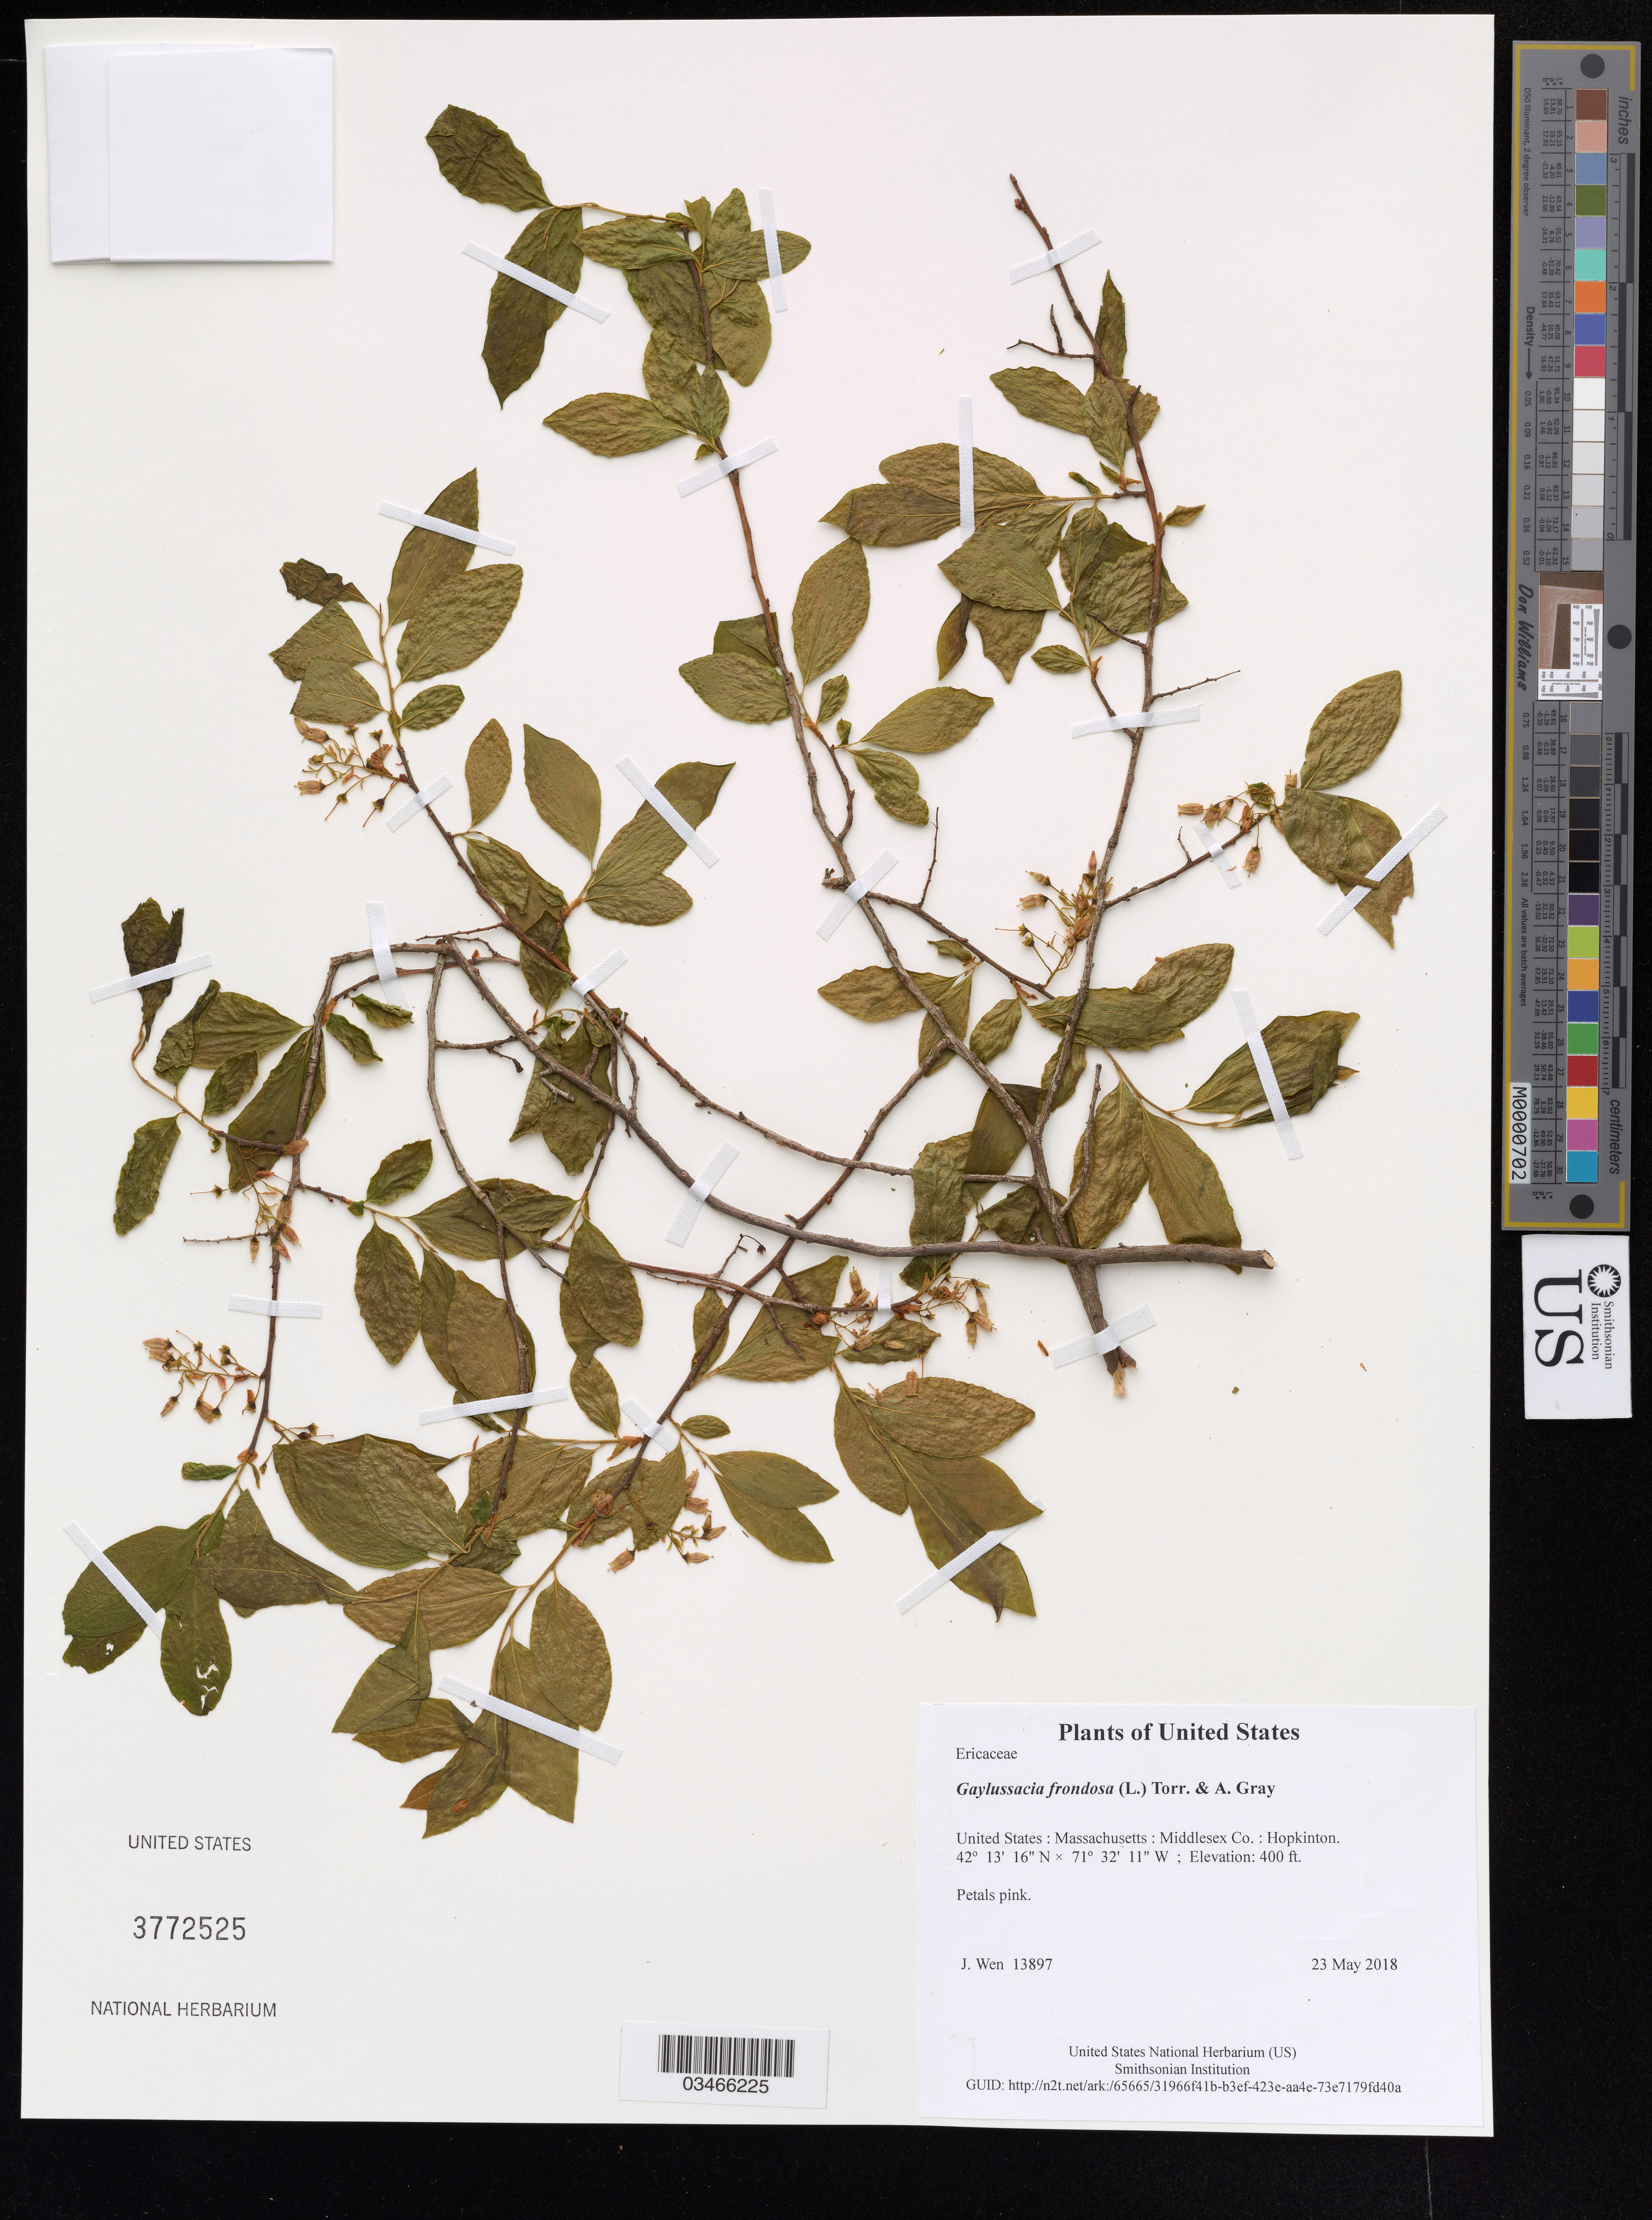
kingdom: Plantae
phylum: Tracheophyta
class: Magnoliopsida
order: Ericales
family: Ericaceae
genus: Gaylussacia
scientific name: Gaylussacia frondosa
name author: (L.) Torr. & A. Gray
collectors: J. Wen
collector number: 13897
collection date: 2018-05-23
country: United States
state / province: Massachusetts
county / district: Middlesex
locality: Hopkinton.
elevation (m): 122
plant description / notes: Fruits collected for FDA.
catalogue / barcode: US 3772525